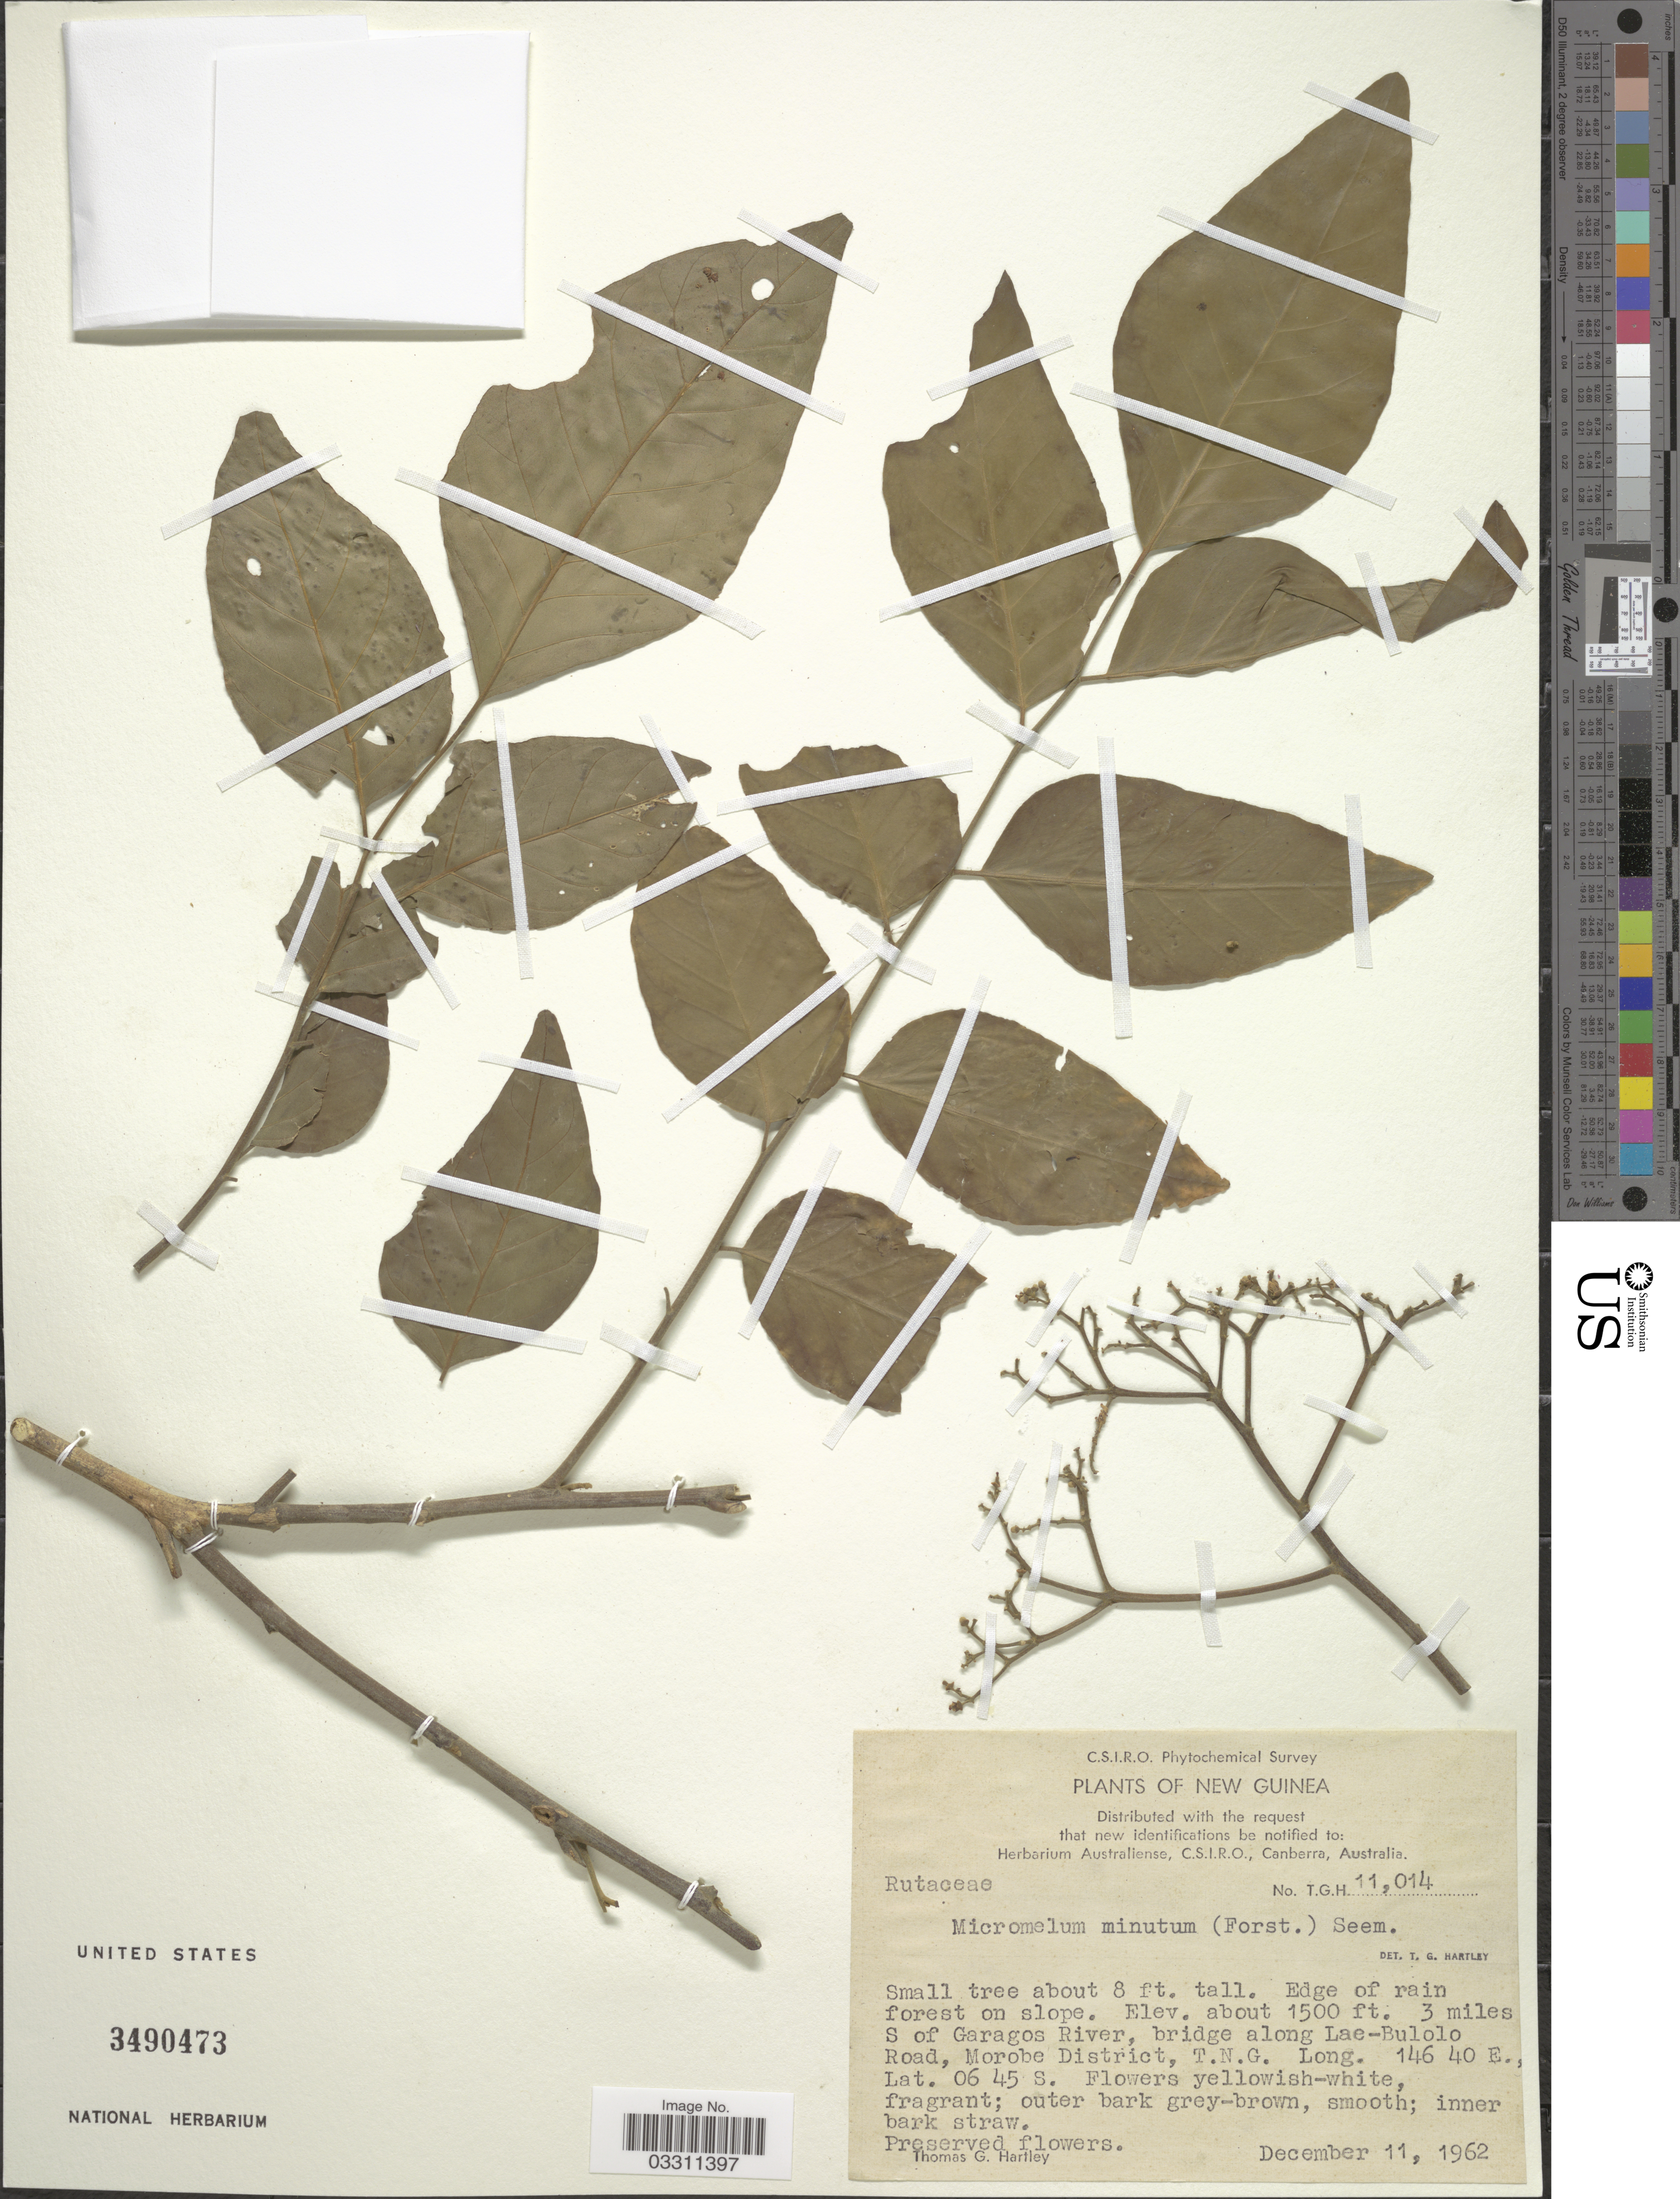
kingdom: Plantae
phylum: Tracheophyta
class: Magnoliopsida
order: Sapindales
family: Rutaceae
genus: Micromelum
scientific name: Micromelum minutum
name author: (G. Forst.) Wight & Arn.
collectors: T. G. Hartley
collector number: T.G.H. 11014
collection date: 1962-12-11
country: Papua New Guinea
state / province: Morobe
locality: New Guinea. 3 miles S of Garagos River, bridge along Lae-Bulolo Road, Morobe District, T.N.G.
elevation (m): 457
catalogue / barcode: US 3490473